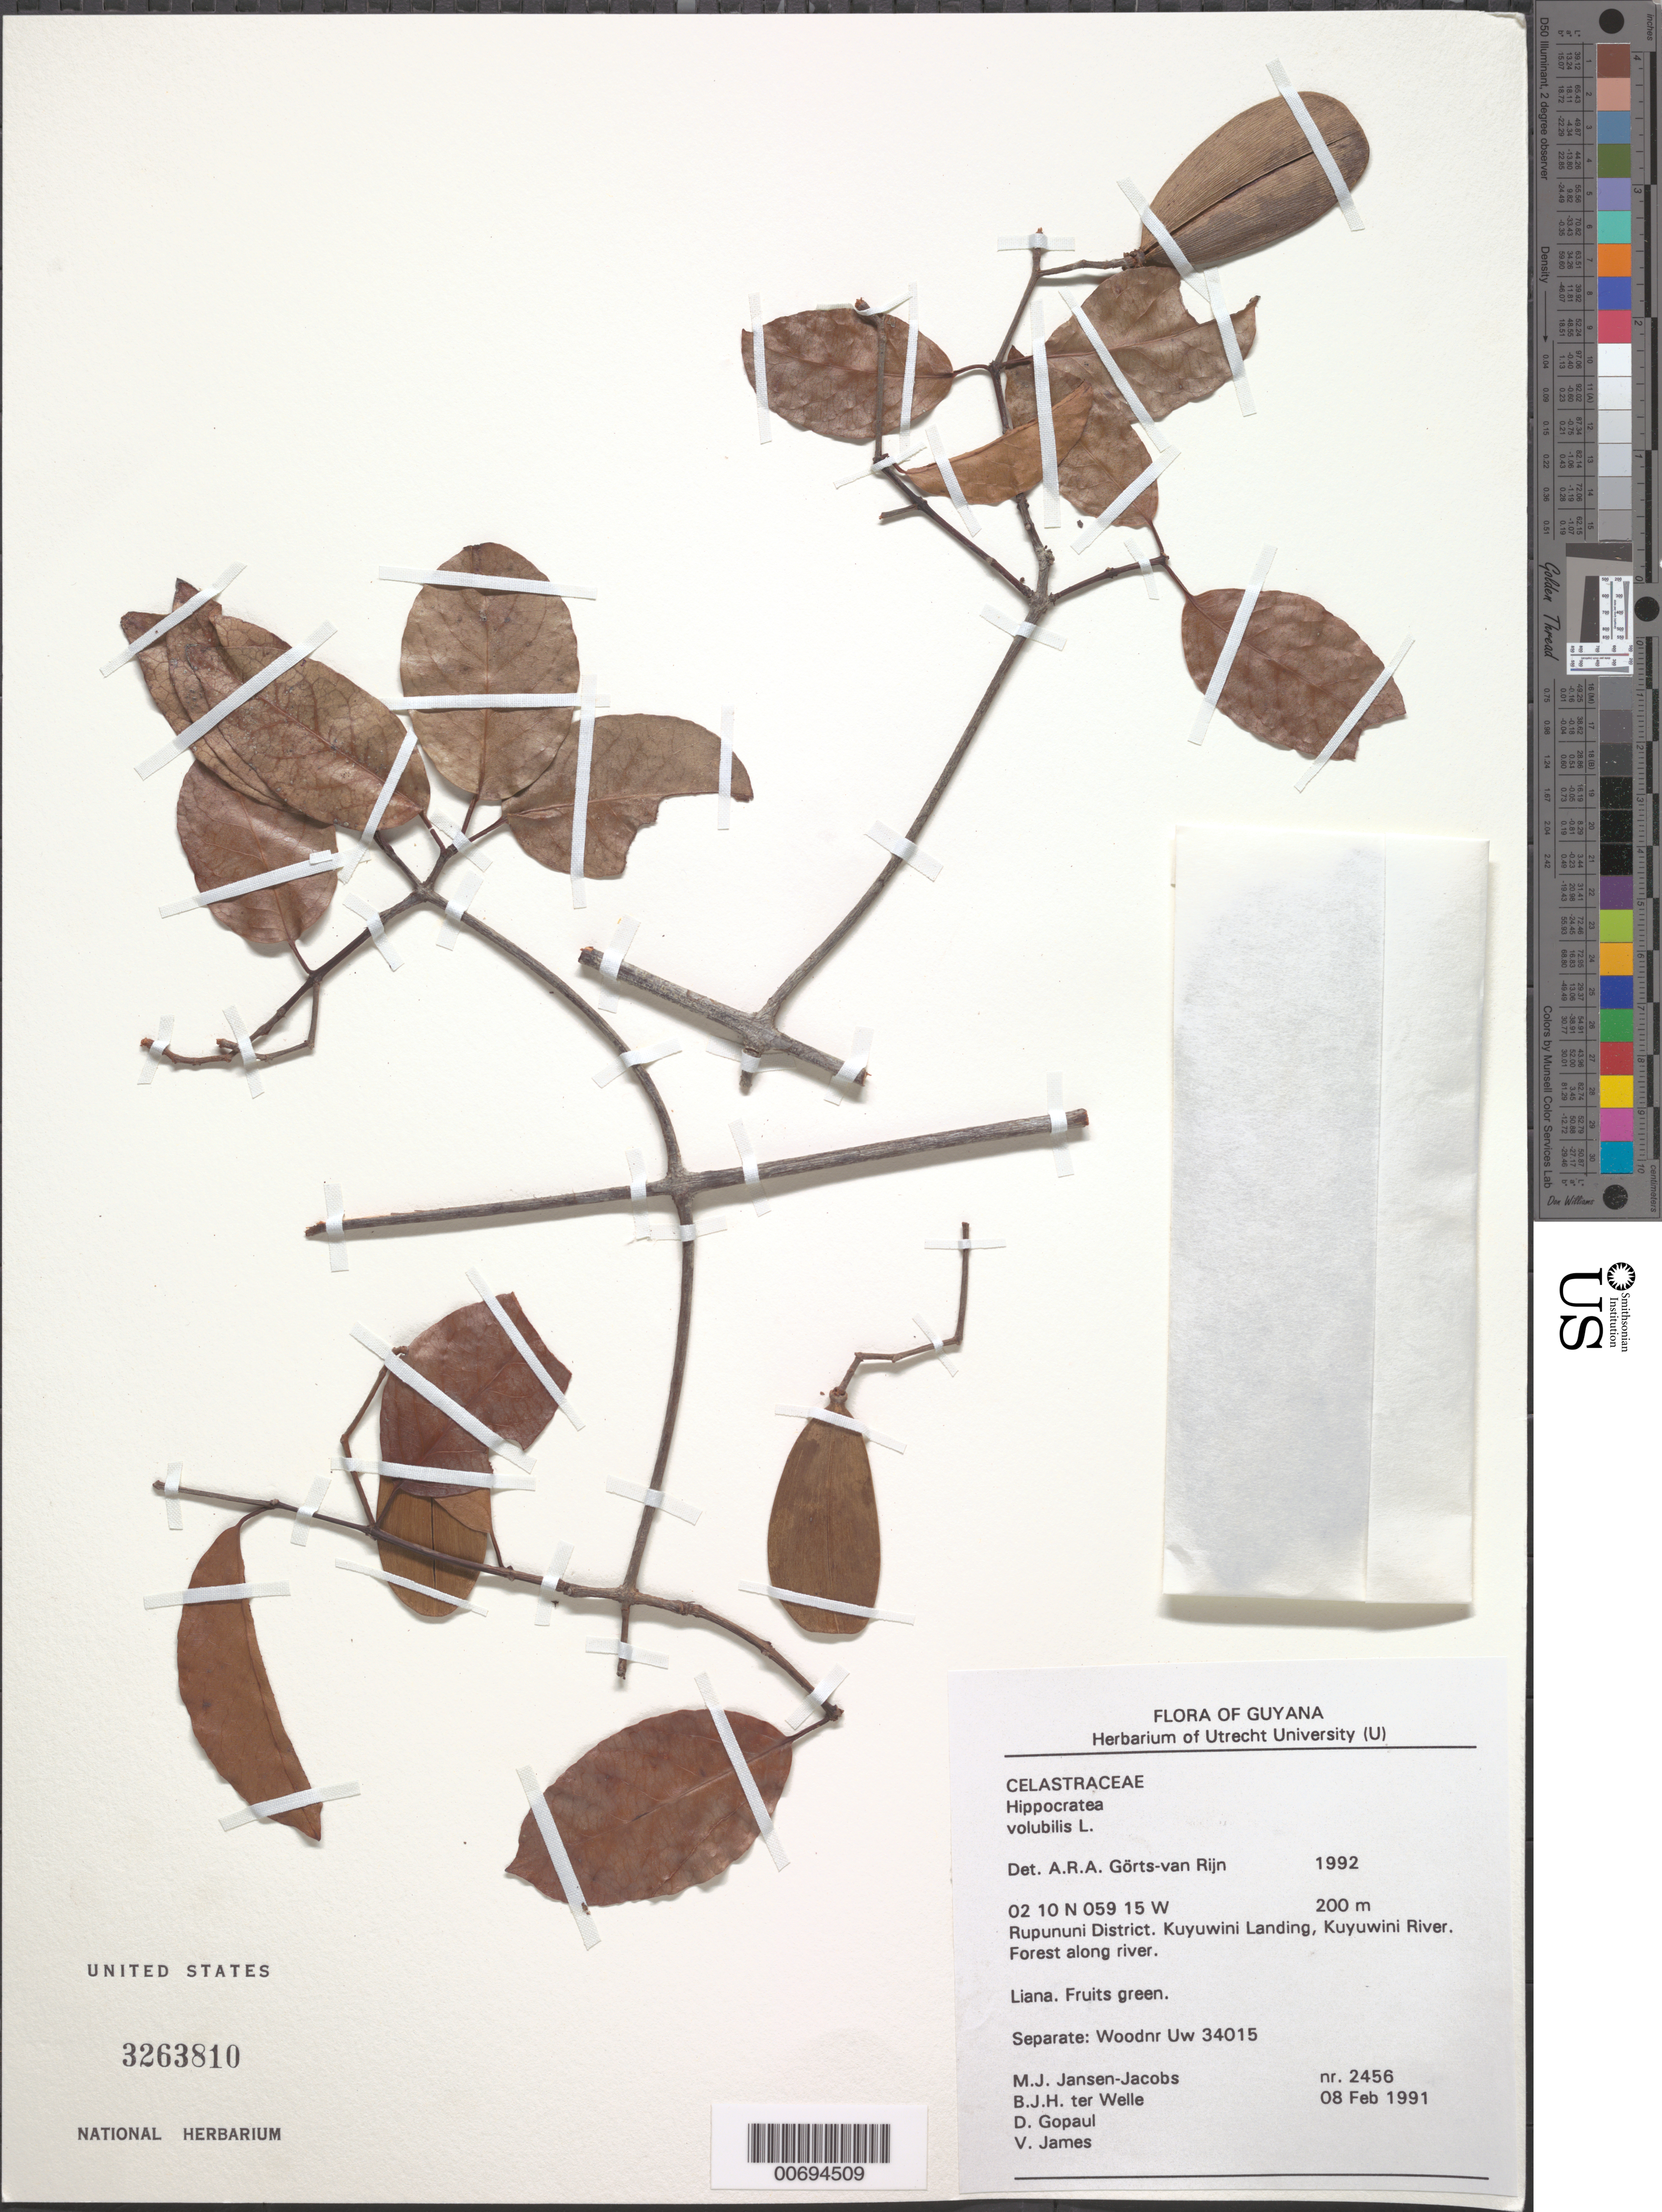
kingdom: Plantae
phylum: Tracheophyta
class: Magnoliopsida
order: Celastrales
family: Celastraceae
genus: Hippocratea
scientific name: Hippocratea volubilis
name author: L.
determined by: Görts-van Rijn, A. R. A.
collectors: M. J. Jansen-Jacobs, B. Welle, D. Gopaul & V. James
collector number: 2456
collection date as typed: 8-Feb-91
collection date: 1991-02-08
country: Guyana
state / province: U. Takutu-U. Essequibo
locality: Kuyuwini Landing, Kuyuwini River, Rupununi District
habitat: Forest along river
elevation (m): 200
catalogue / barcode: US 3263810